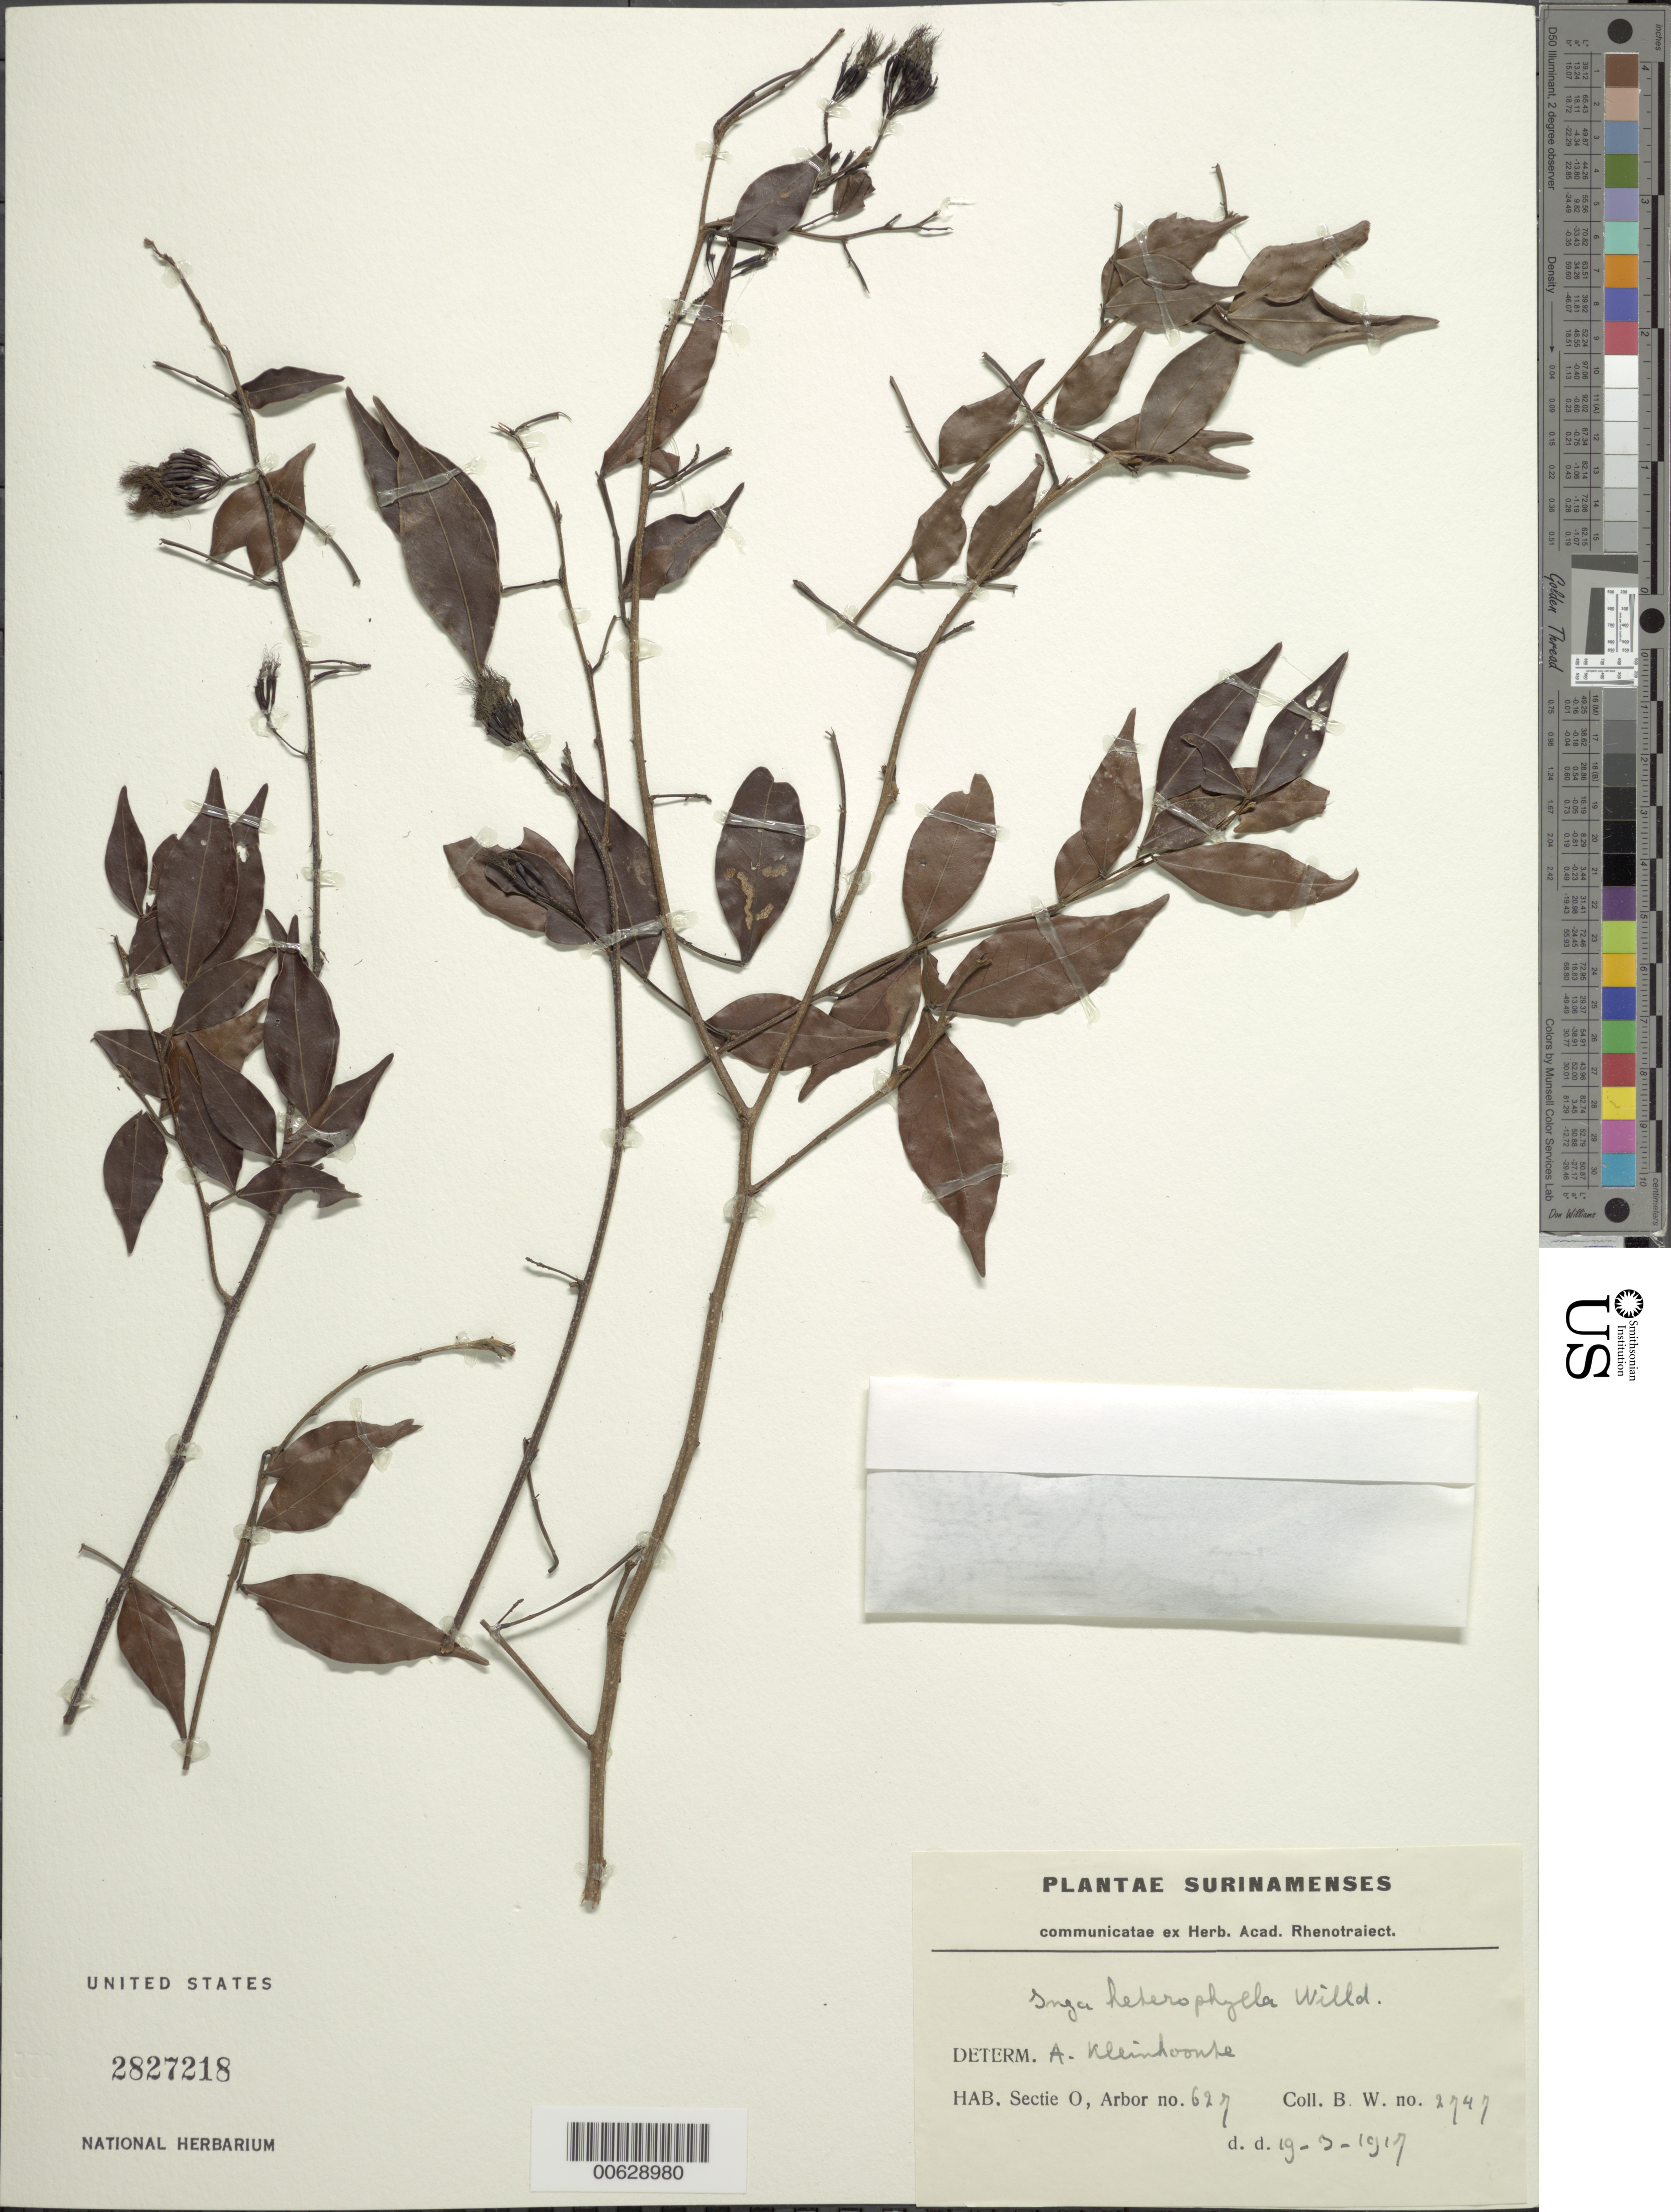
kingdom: Plantae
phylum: Tracheophyta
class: Magnoliopsida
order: Fabales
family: Fabaceae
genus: Inga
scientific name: Inga heterophylla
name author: Willd.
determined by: Kleinhoonte, Anthonia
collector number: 2747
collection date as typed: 19-Mar-17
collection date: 1917-03-19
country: Suriname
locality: Sectie O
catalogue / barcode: US 2827218